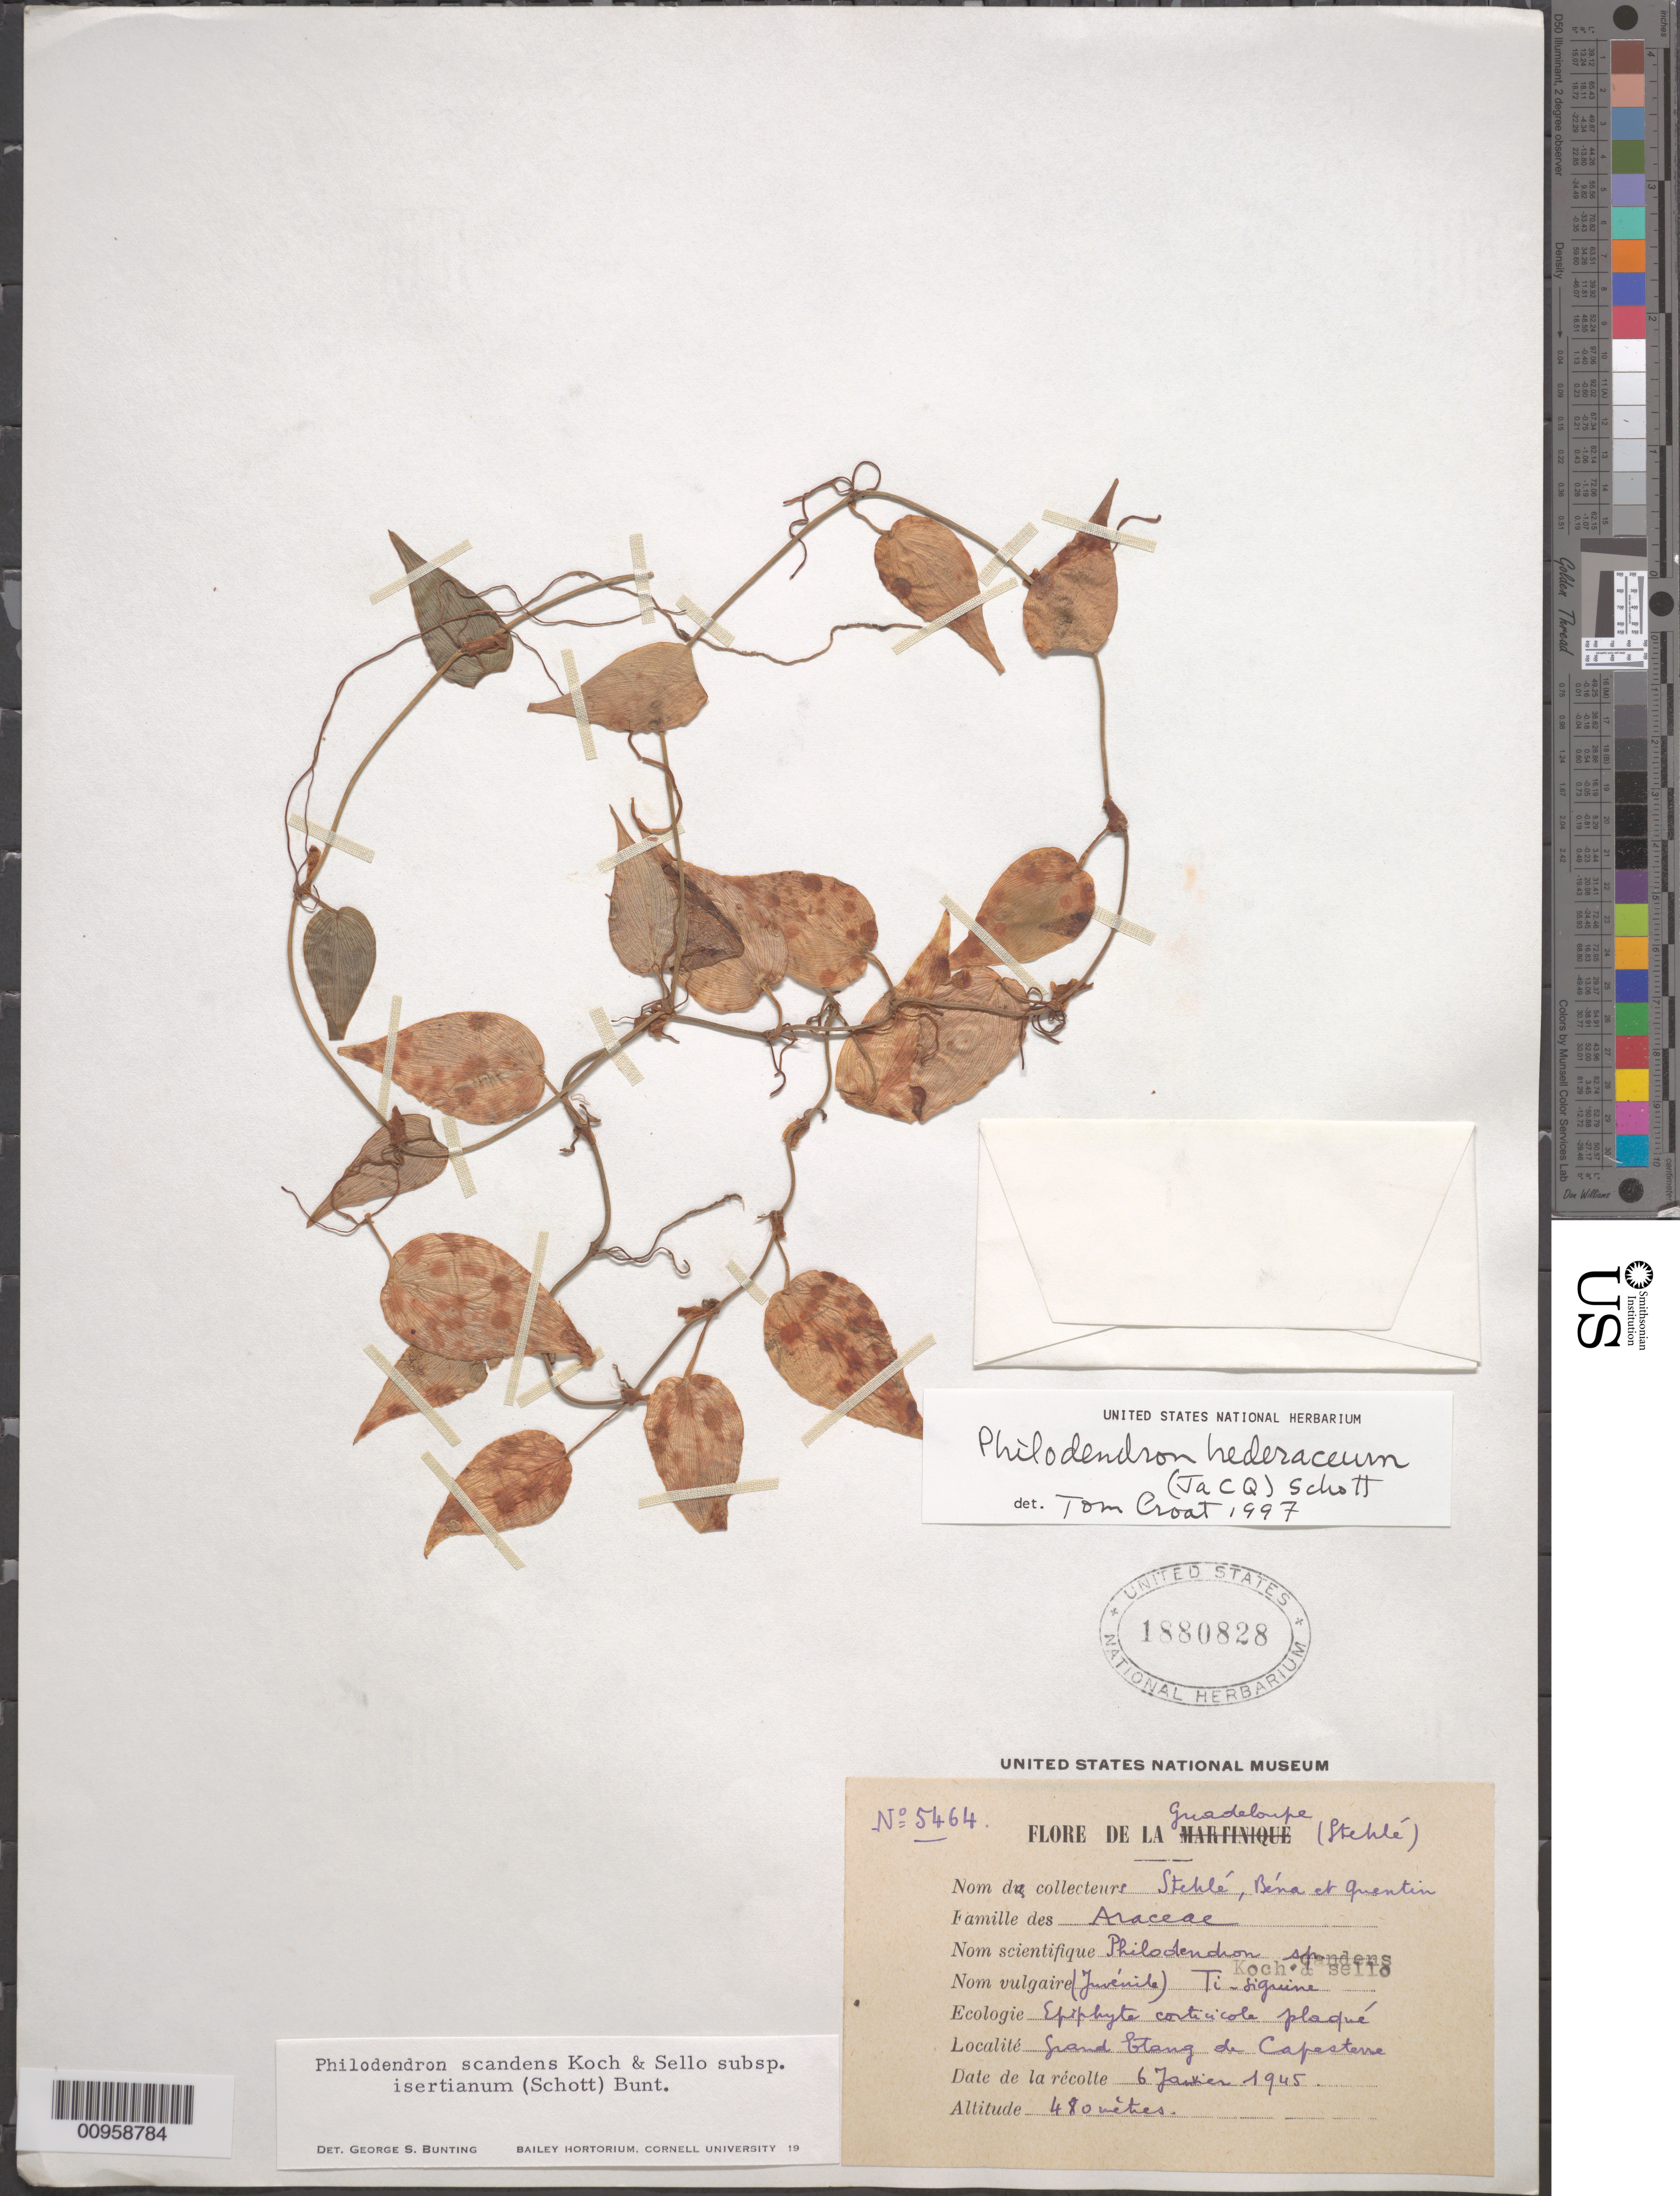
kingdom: Plantae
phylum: Tracheophyta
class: Liliopsida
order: Alismatales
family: Araceae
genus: Philodendron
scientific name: Philodendron hederaceum var. hederaceum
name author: (Jacq.) Schott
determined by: Croat, Thomas B., Missouri Botanical Garden (MO)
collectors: H. Stehlé, R. Quentin & P. Bena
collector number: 5464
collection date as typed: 06 Jan 1945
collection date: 1945-01-06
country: Guadeloupe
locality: Grand Etang de Cafesterre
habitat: "corticicola plaqué"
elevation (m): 480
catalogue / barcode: US 1880828